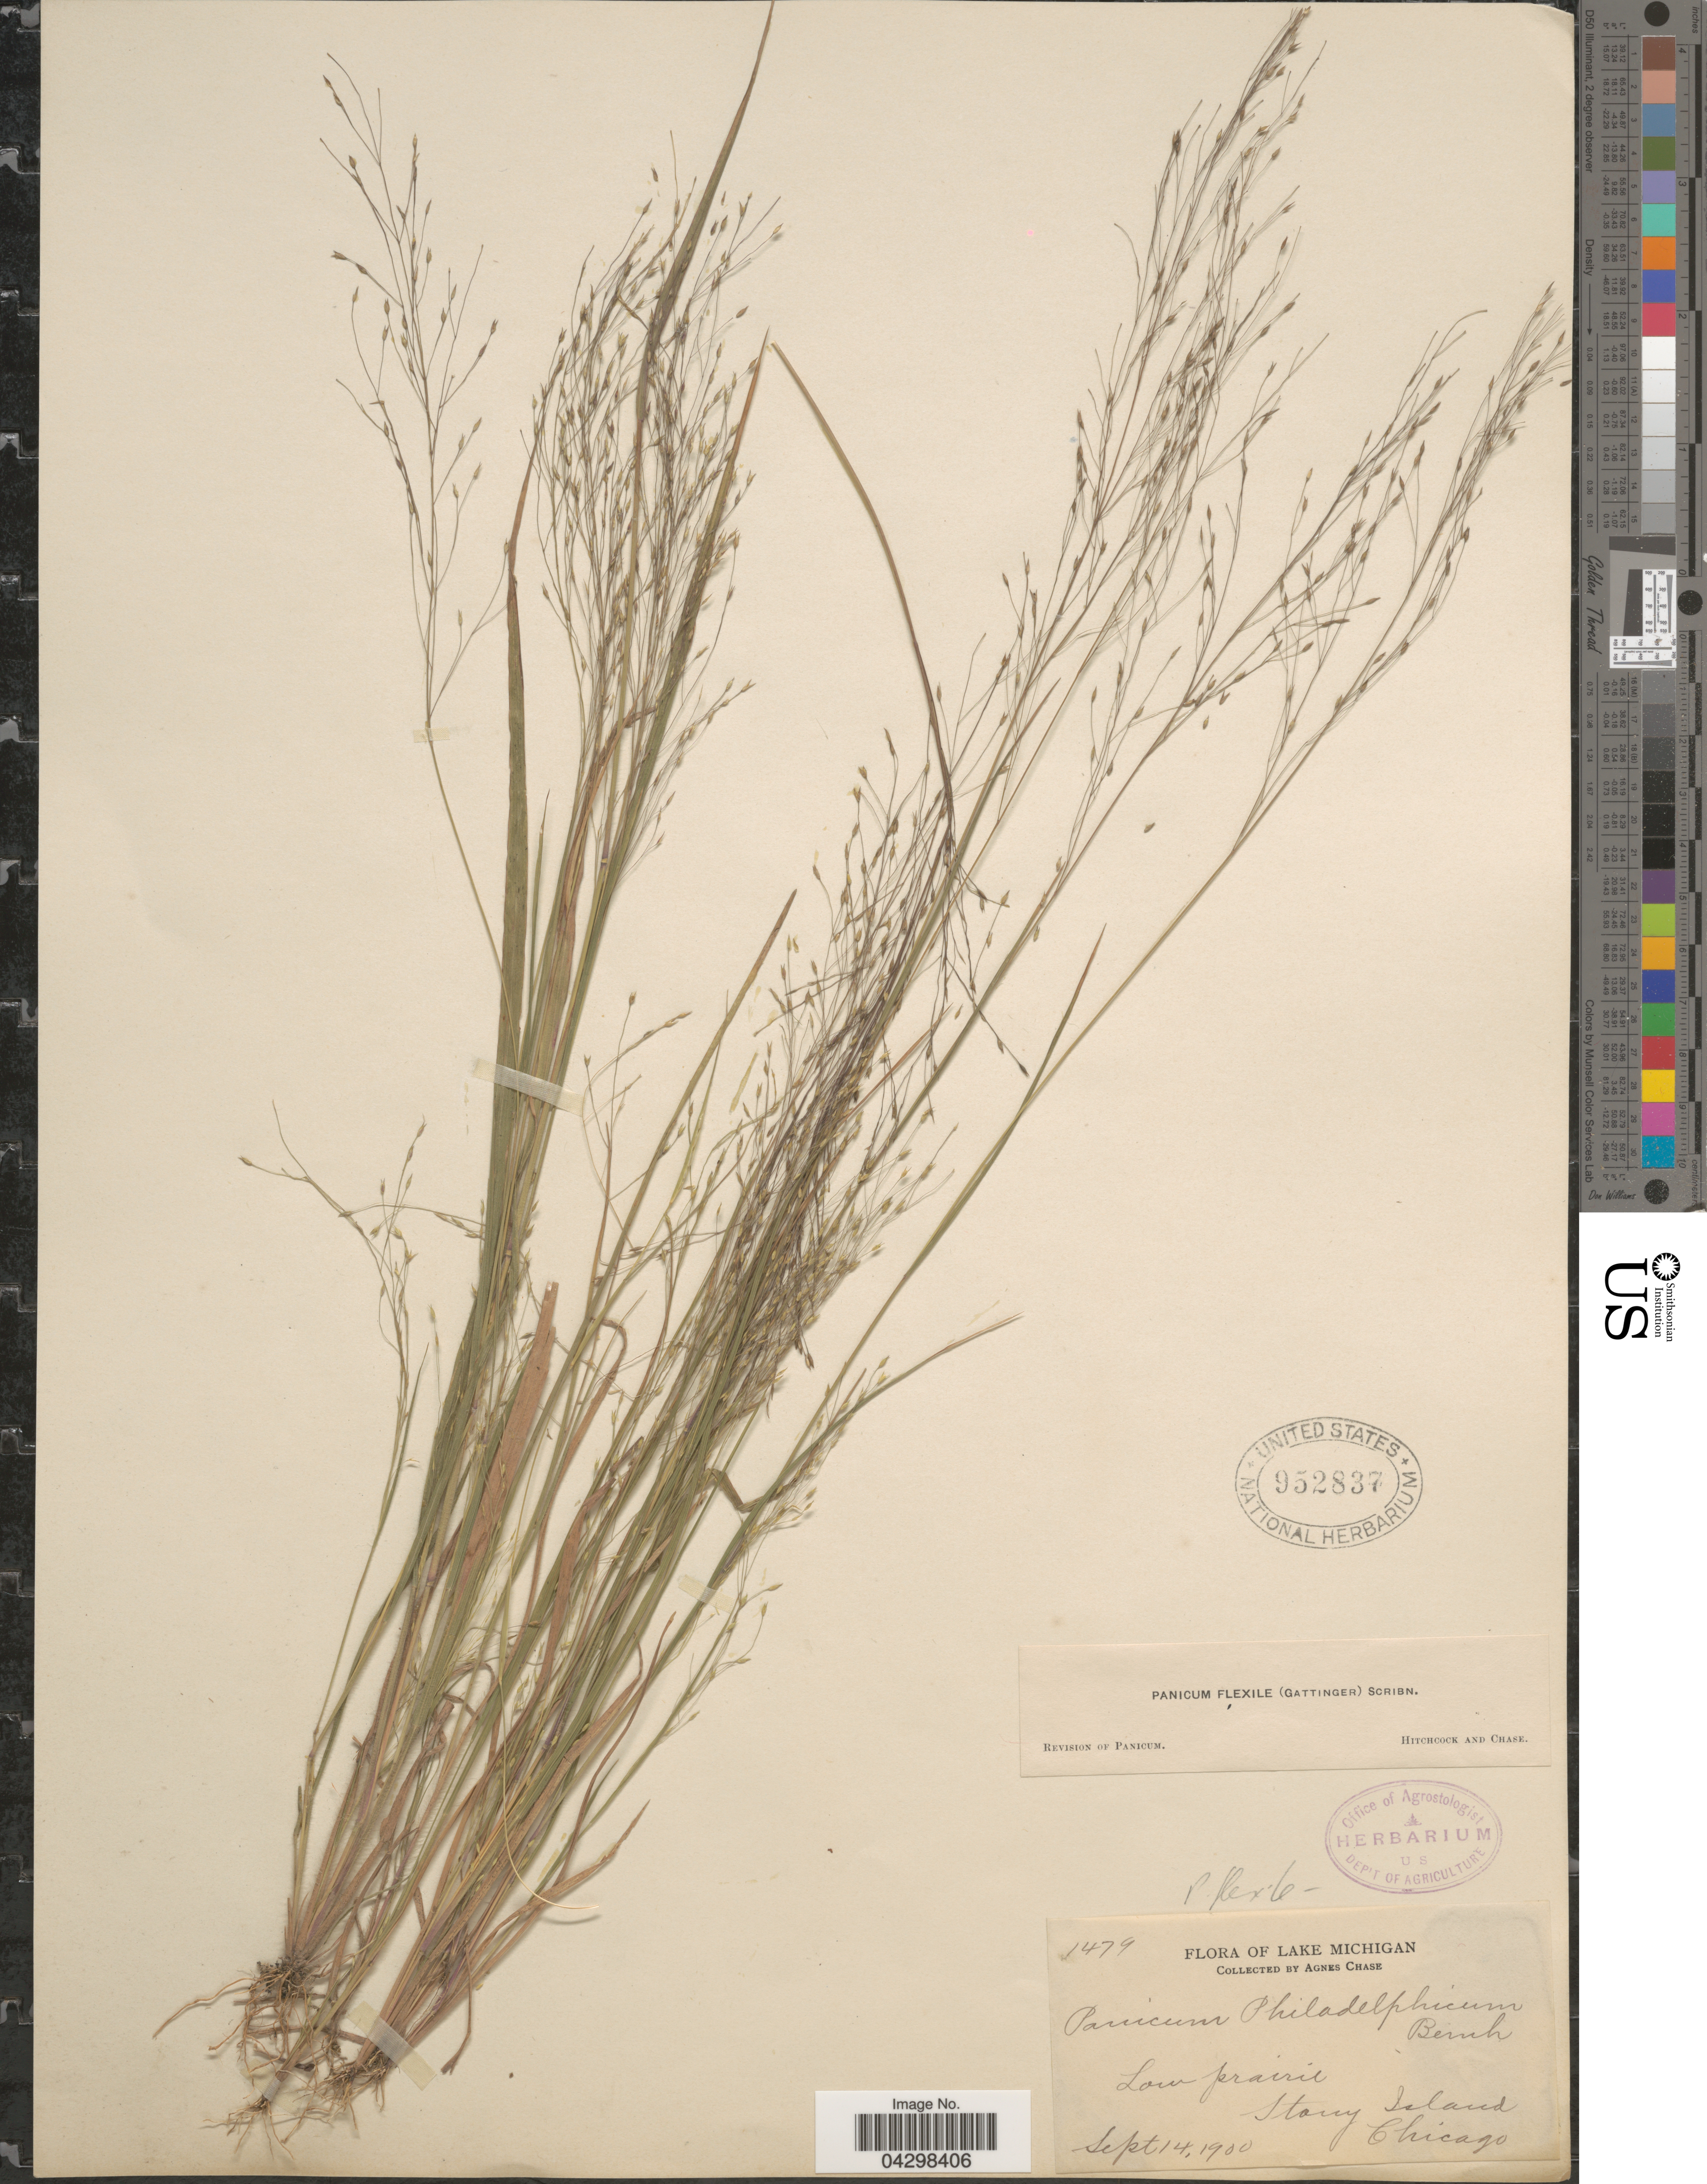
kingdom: Plantae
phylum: Tracheophyta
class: Liliopsida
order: Poales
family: Poaceae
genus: Panicum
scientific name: Panicum flexile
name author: (Gatt.) Scribn.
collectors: A. Chase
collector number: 1479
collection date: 1900-09-14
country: United States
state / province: Illinois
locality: Lake Michigan. Stony Island. Chicago.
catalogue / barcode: US 952837